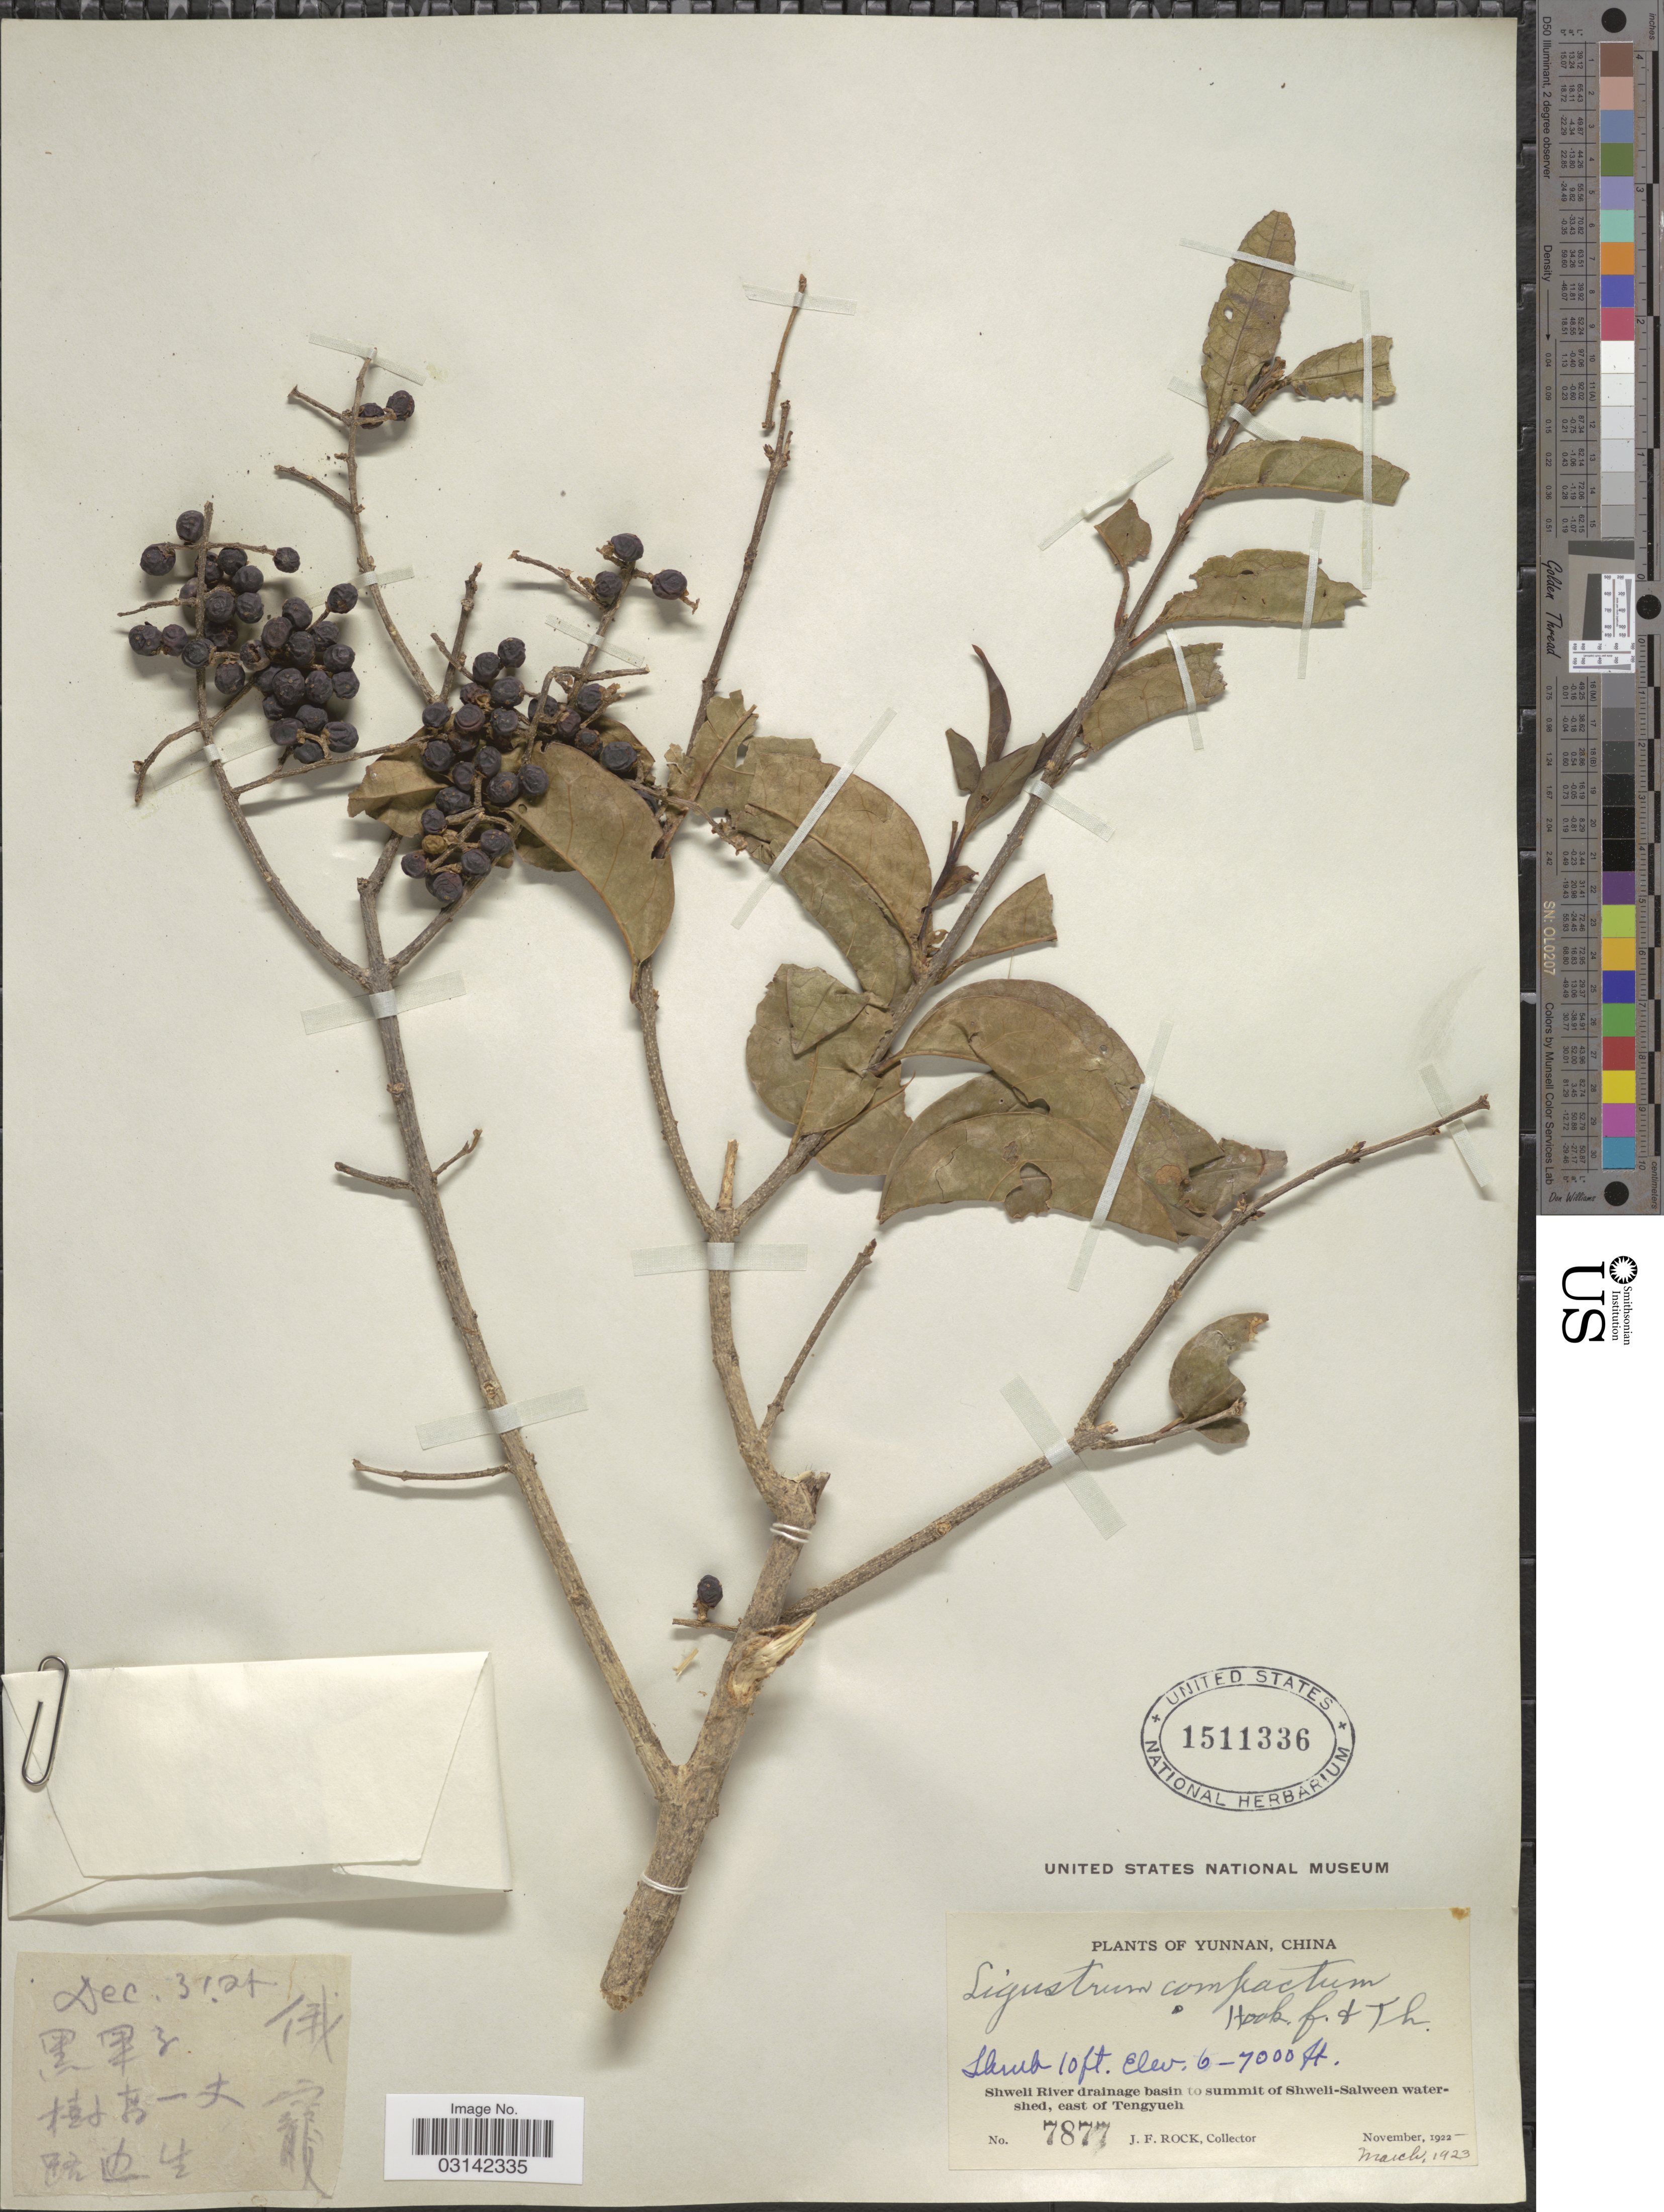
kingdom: Plantae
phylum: Tracheophyta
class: Magnoliopsida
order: Lamiales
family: Oleaceae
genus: Ligustrum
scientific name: Ligustrum compactum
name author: (Wall. ex G. Don) Hook. f. & Thomson ex Brandis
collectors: J. Rock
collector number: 7877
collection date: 1922-12-31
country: China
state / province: Yunnan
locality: Shweli River drainage basin to summit of Shweli-Salween watershed, east of Tengyueh.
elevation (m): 1829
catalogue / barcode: US 1511336